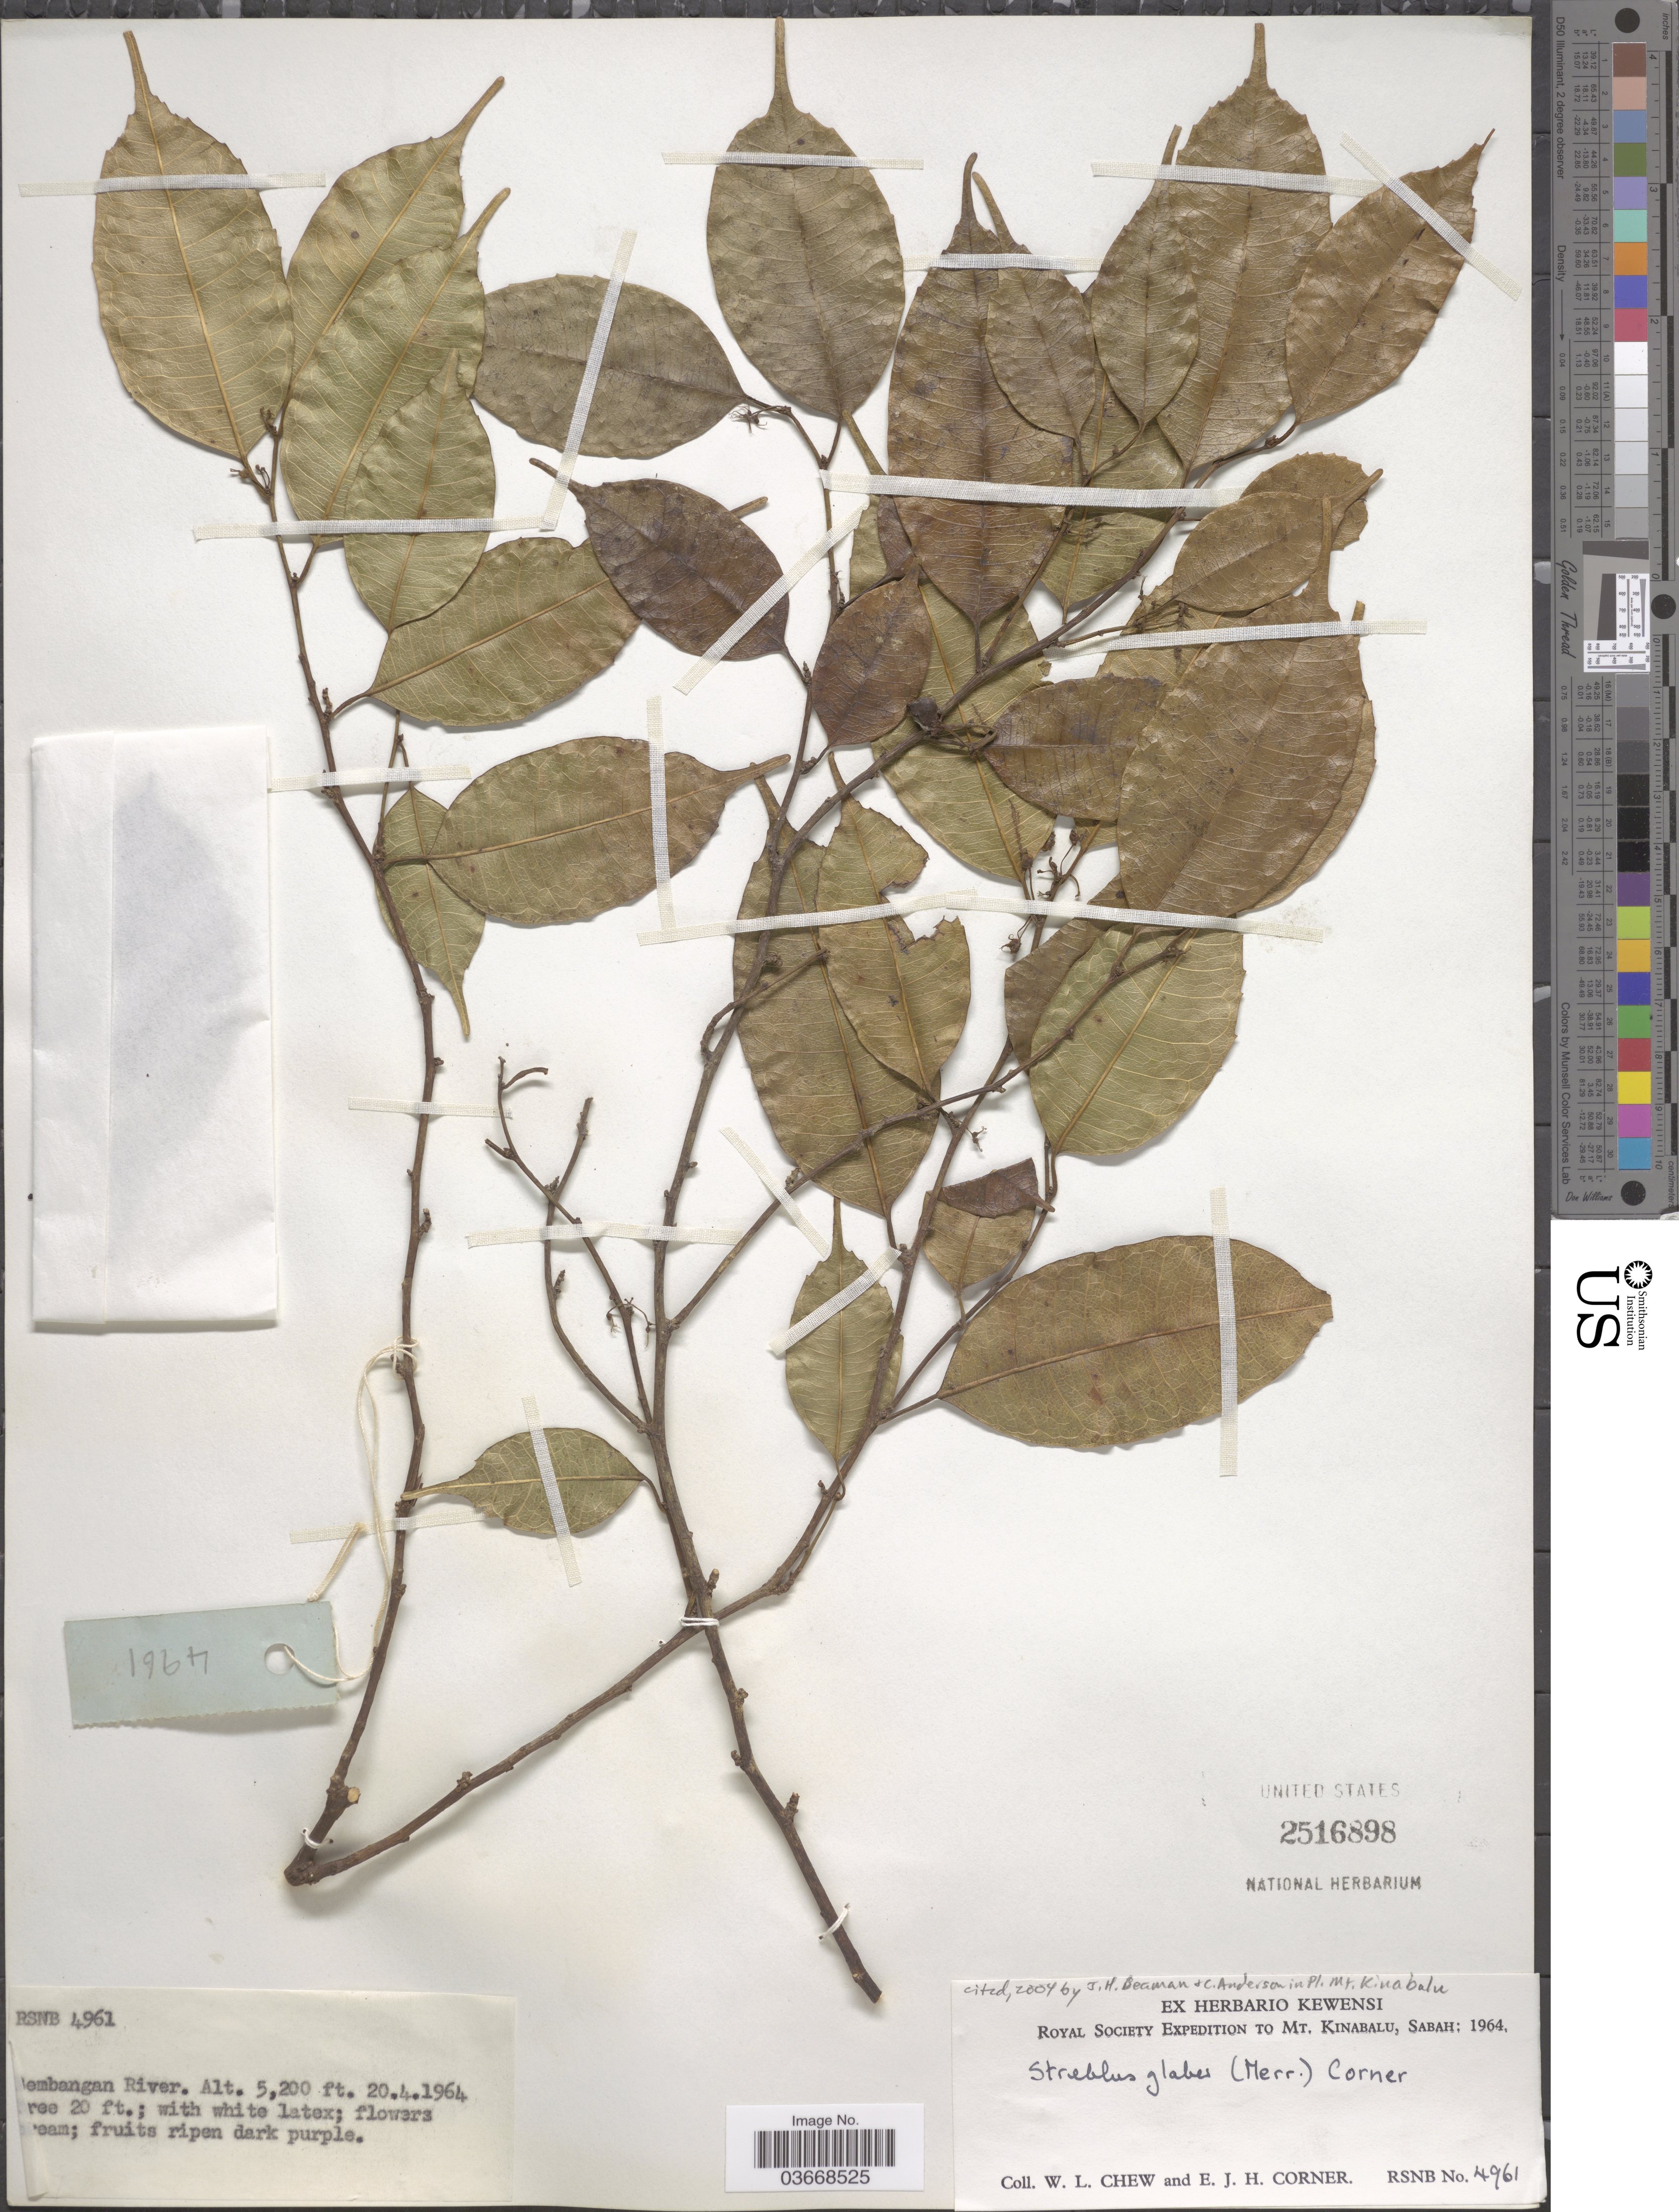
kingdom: Plantae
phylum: Tracheophyta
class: Magnoliopsida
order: Rosales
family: Moraceae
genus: Paratrophis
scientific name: Paratrophis glabra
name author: (Merr.) Steenis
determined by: Wagner, W. L., (BOT), Smithsonian Institution - National Museum of Natural History (UNITED STATES)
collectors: W. Chew & E. Corner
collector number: RSNB4961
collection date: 1964-04-20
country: Malaysia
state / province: Sabah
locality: Mt. Kinabalu. !embangan River.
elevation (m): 1585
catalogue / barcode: US 2516898